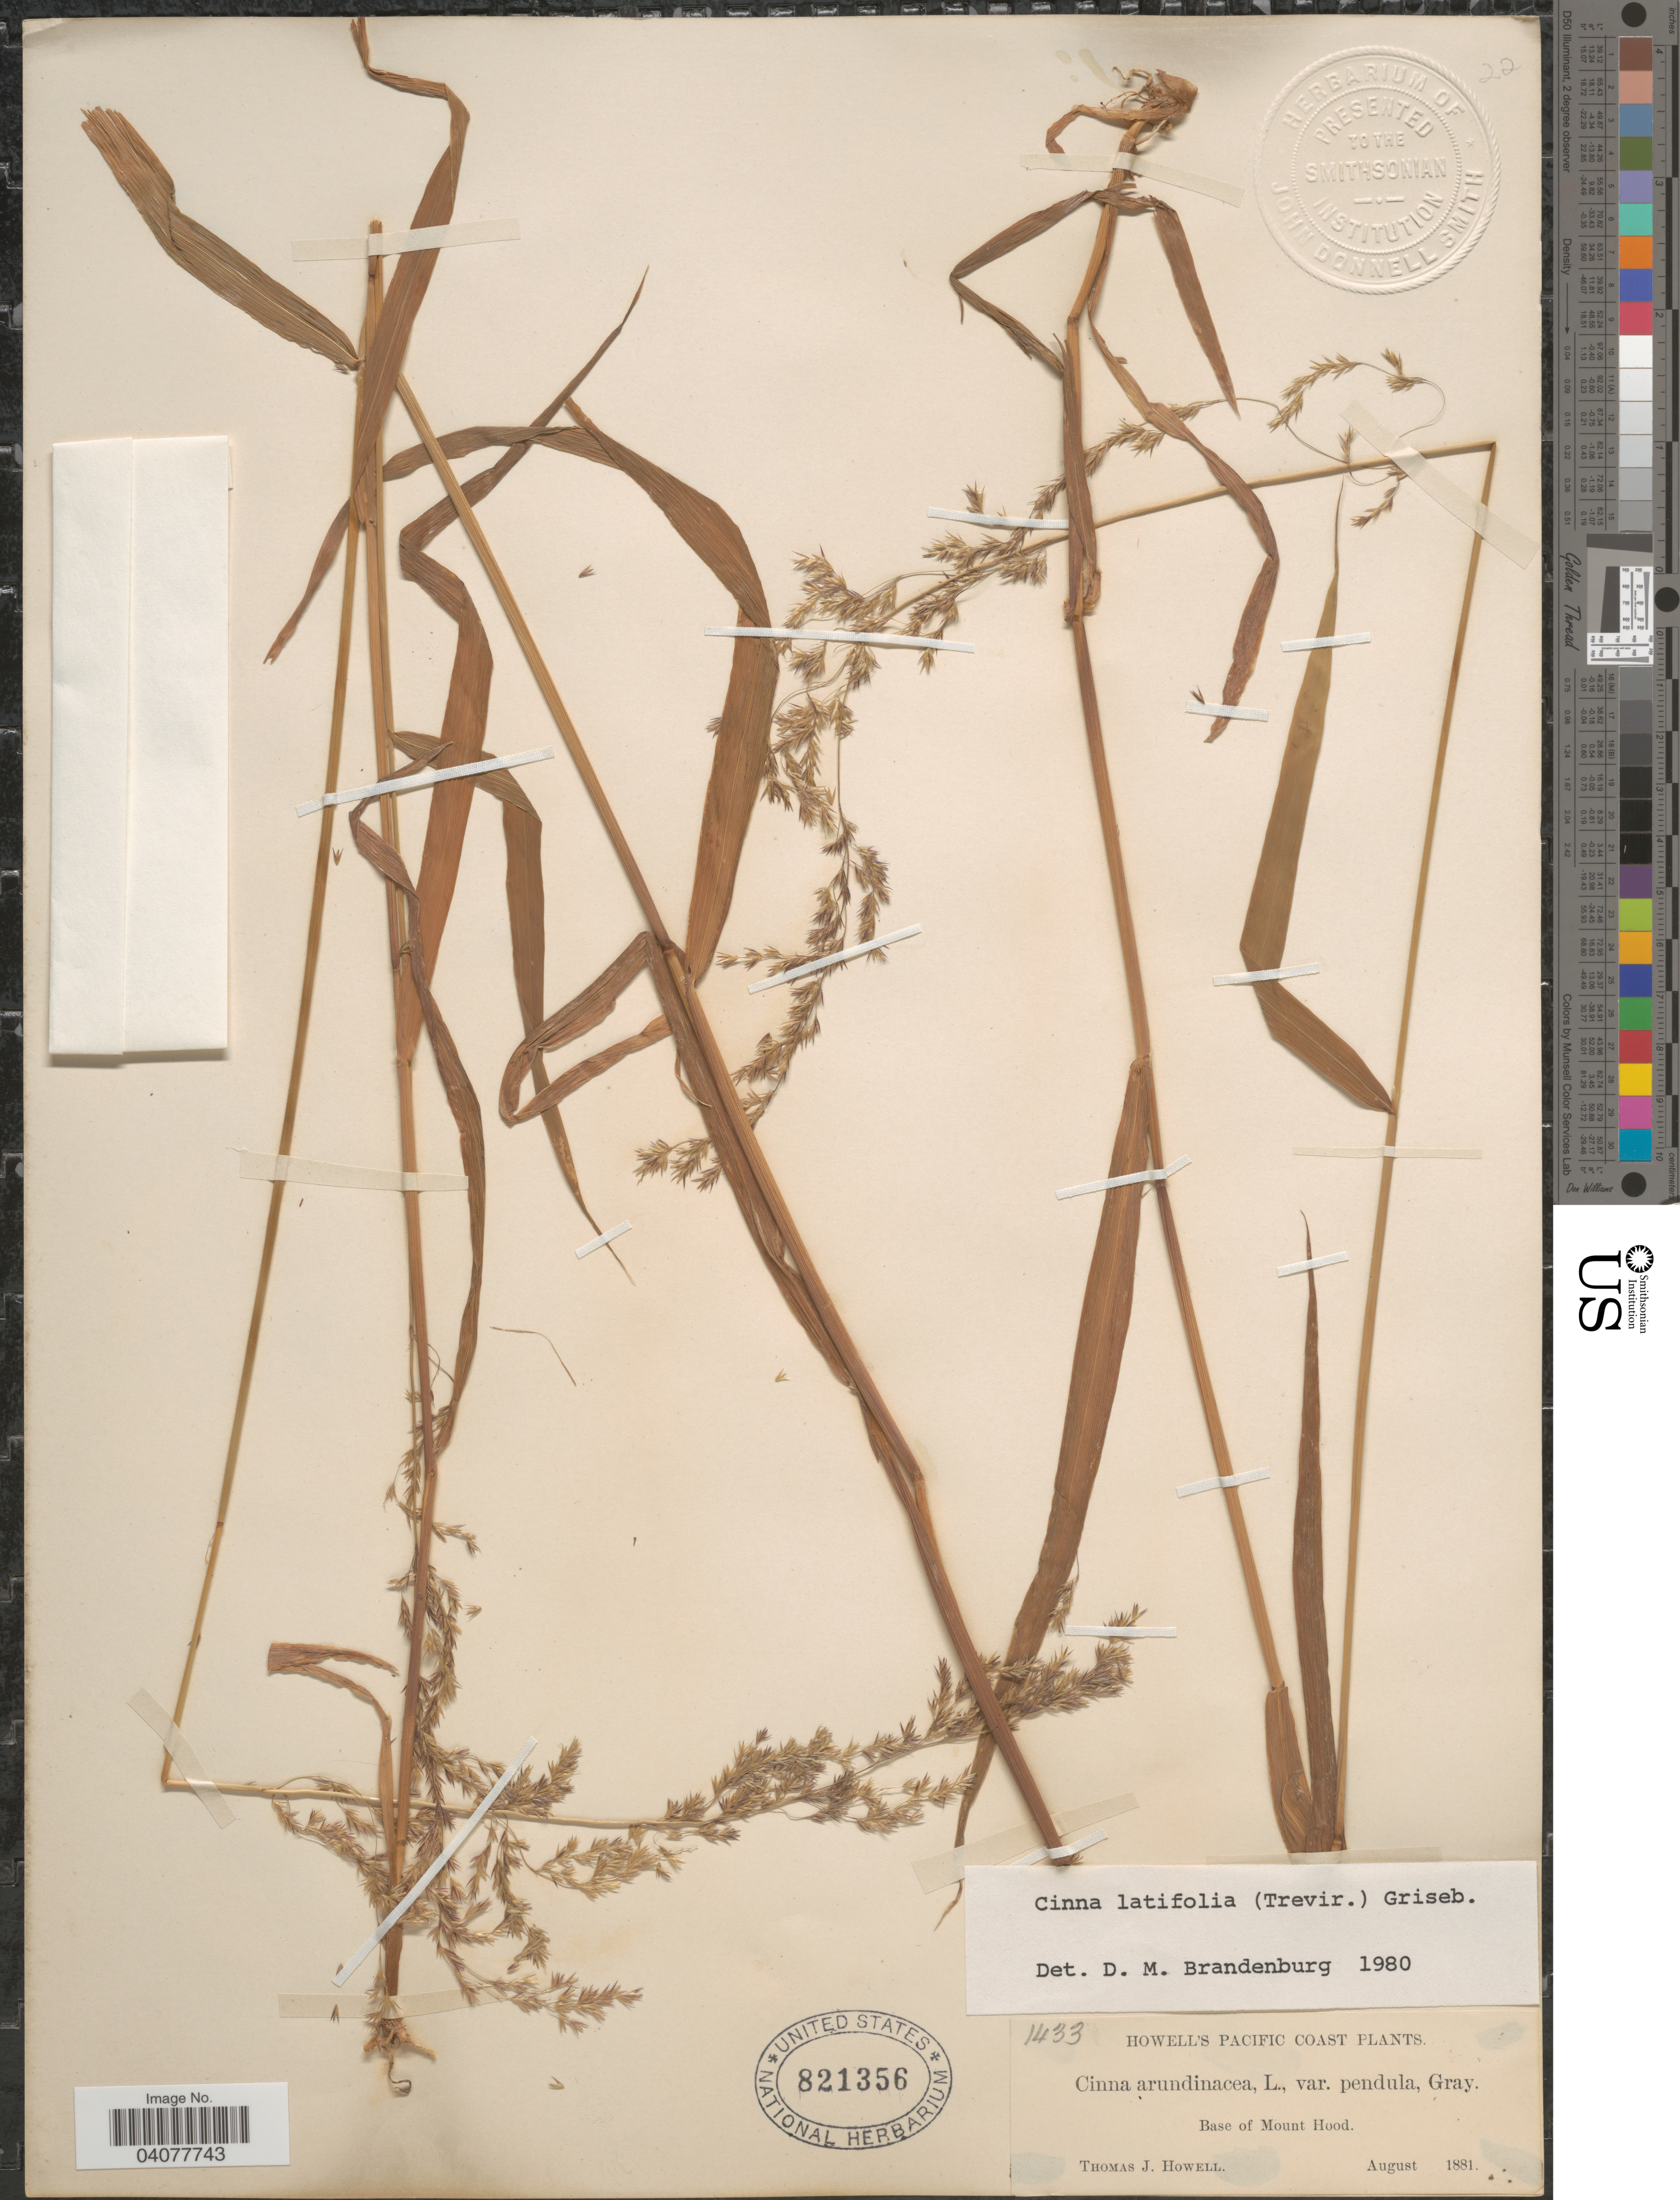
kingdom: Plantae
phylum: Tracheophyta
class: Liliopsida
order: Poales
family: Poaceae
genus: Cinna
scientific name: Cinna latifolia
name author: (Trevir. ex Goeppert) Griseb.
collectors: T. J. Howell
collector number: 1433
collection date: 1881-08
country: United States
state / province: Oregon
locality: Pacific Coast. Base of Mount Hood.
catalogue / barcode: US 821356